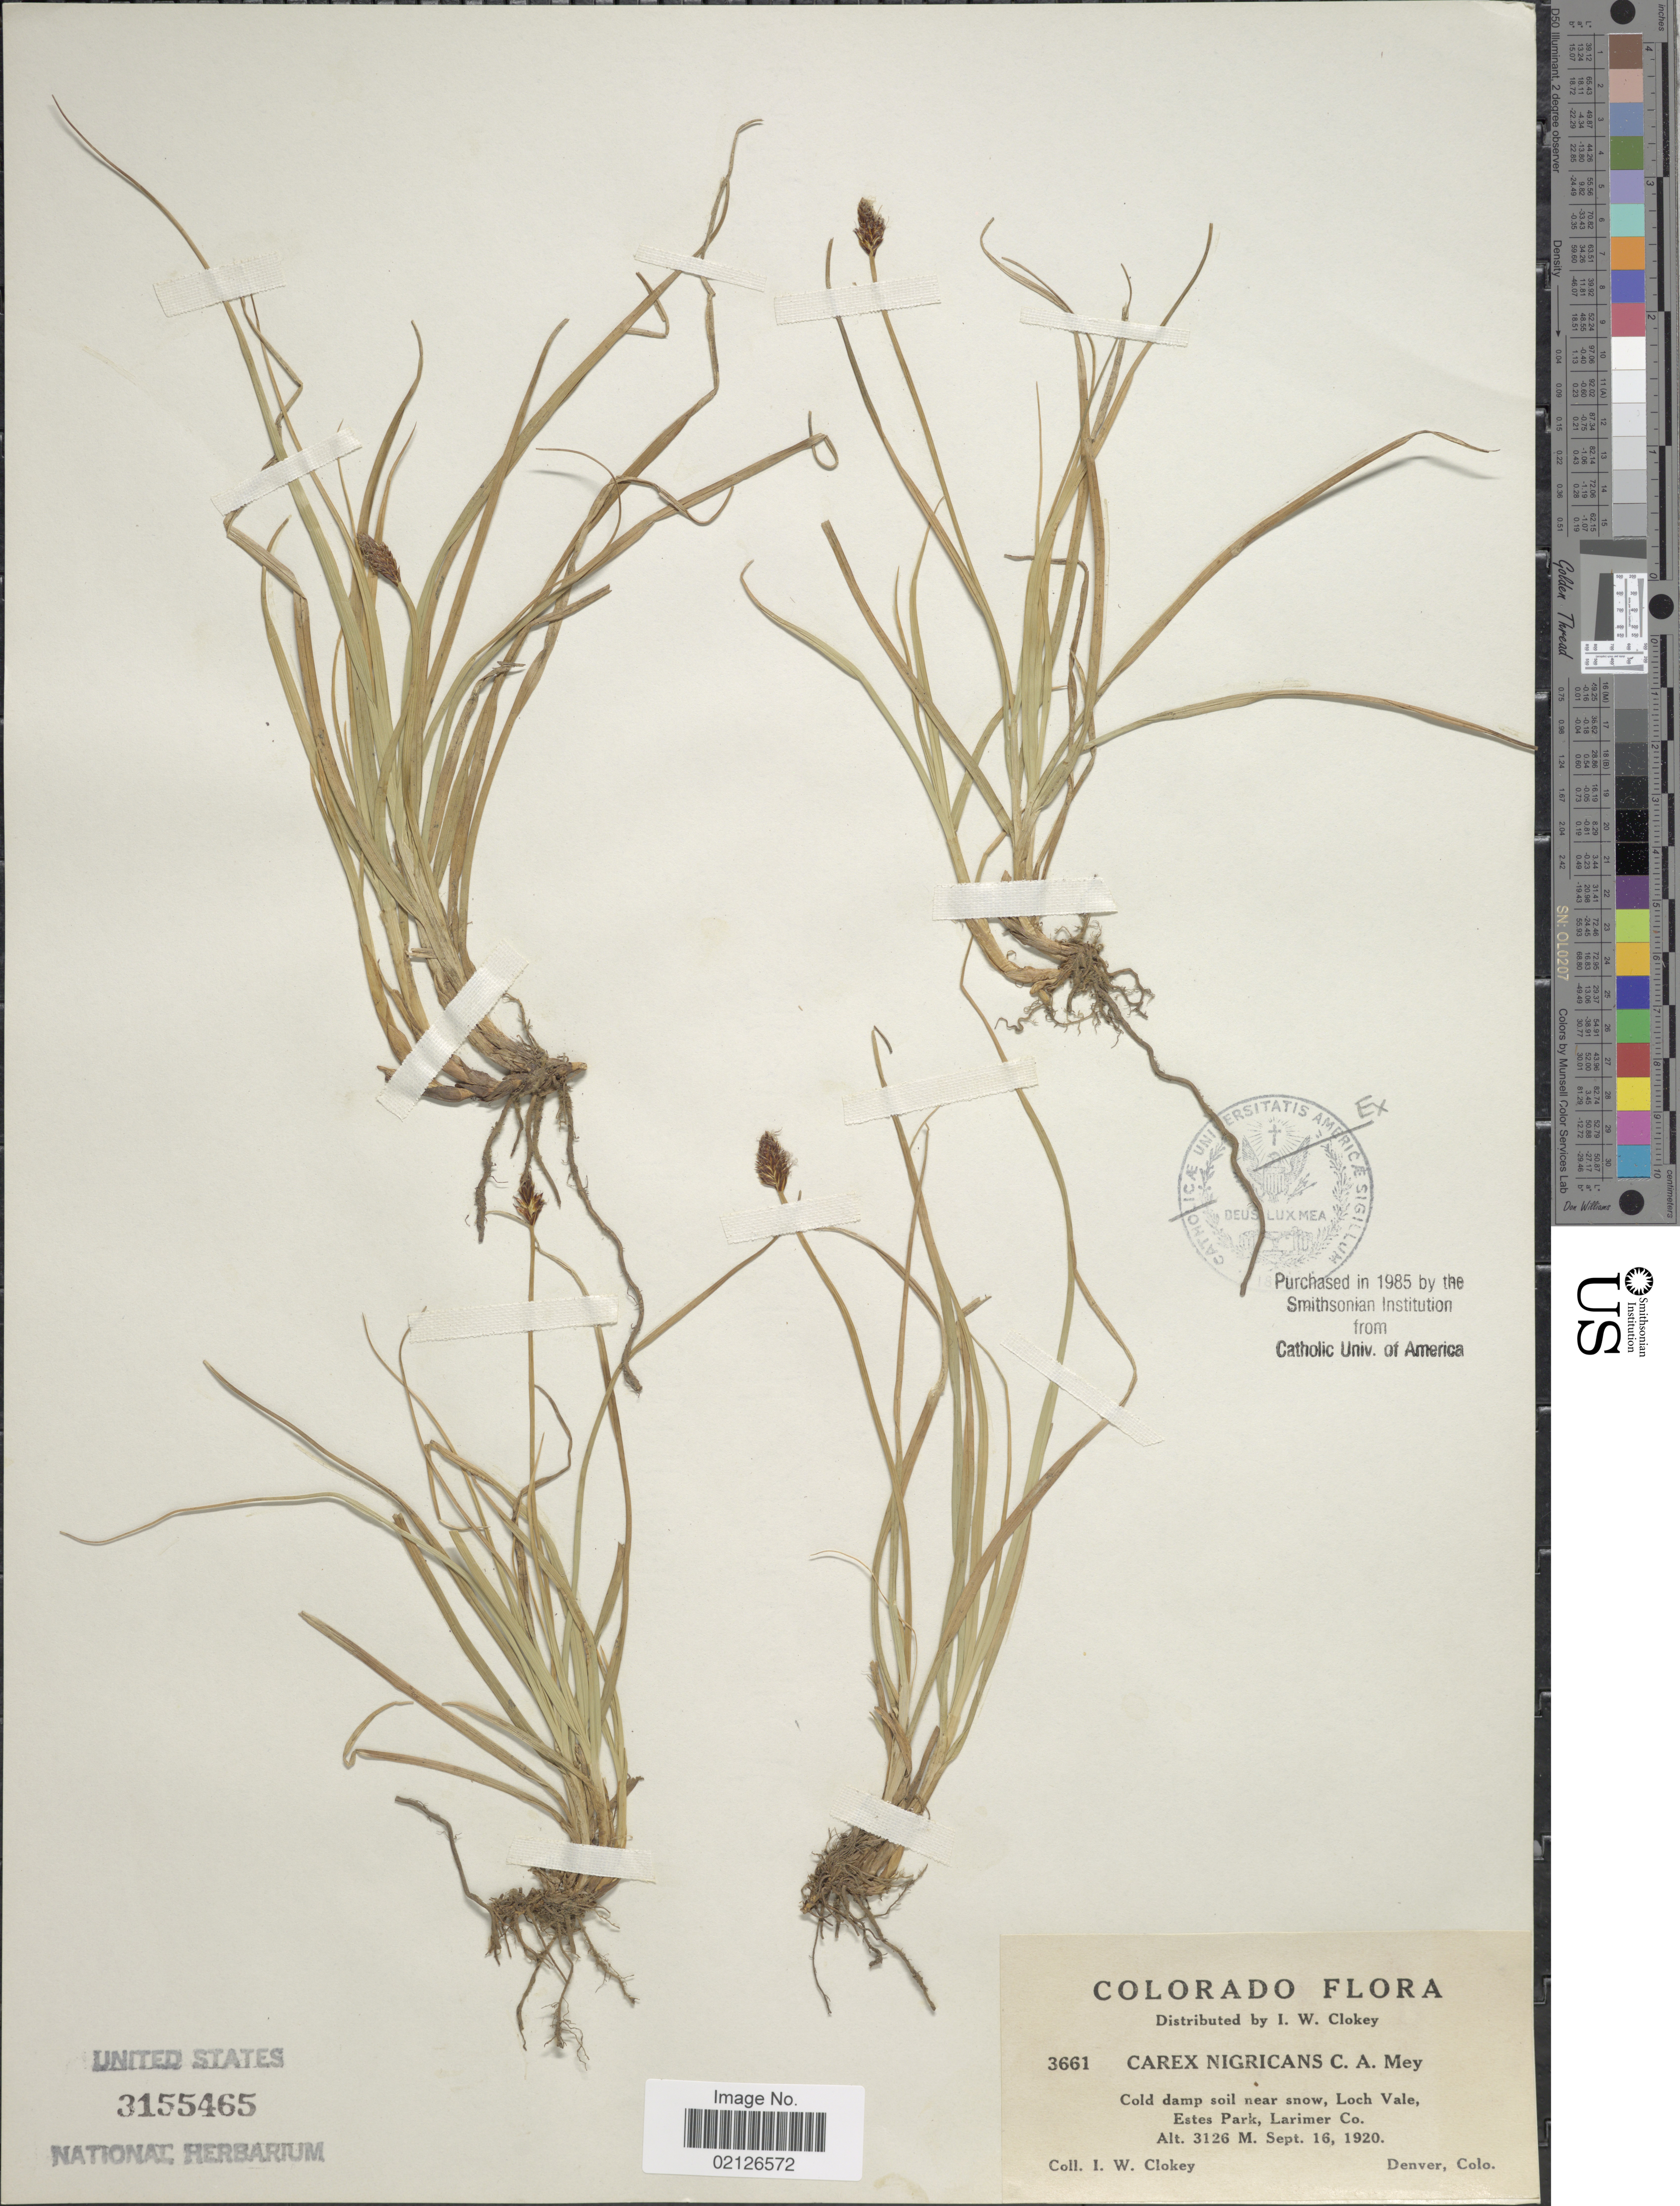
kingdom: Plantae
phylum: Tracheophyta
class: Liliopsida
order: Poales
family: Cyperaceae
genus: Carex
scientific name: Carex nigricans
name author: C.A. Mey.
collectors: I. W. Clokey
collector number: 3661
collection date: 1920-09-16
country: United States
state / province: Colorado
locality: Cold damp soil near snow, Loch Vale, Estes Park, Larimer Co.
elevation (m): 3126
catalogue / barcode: US 3155465